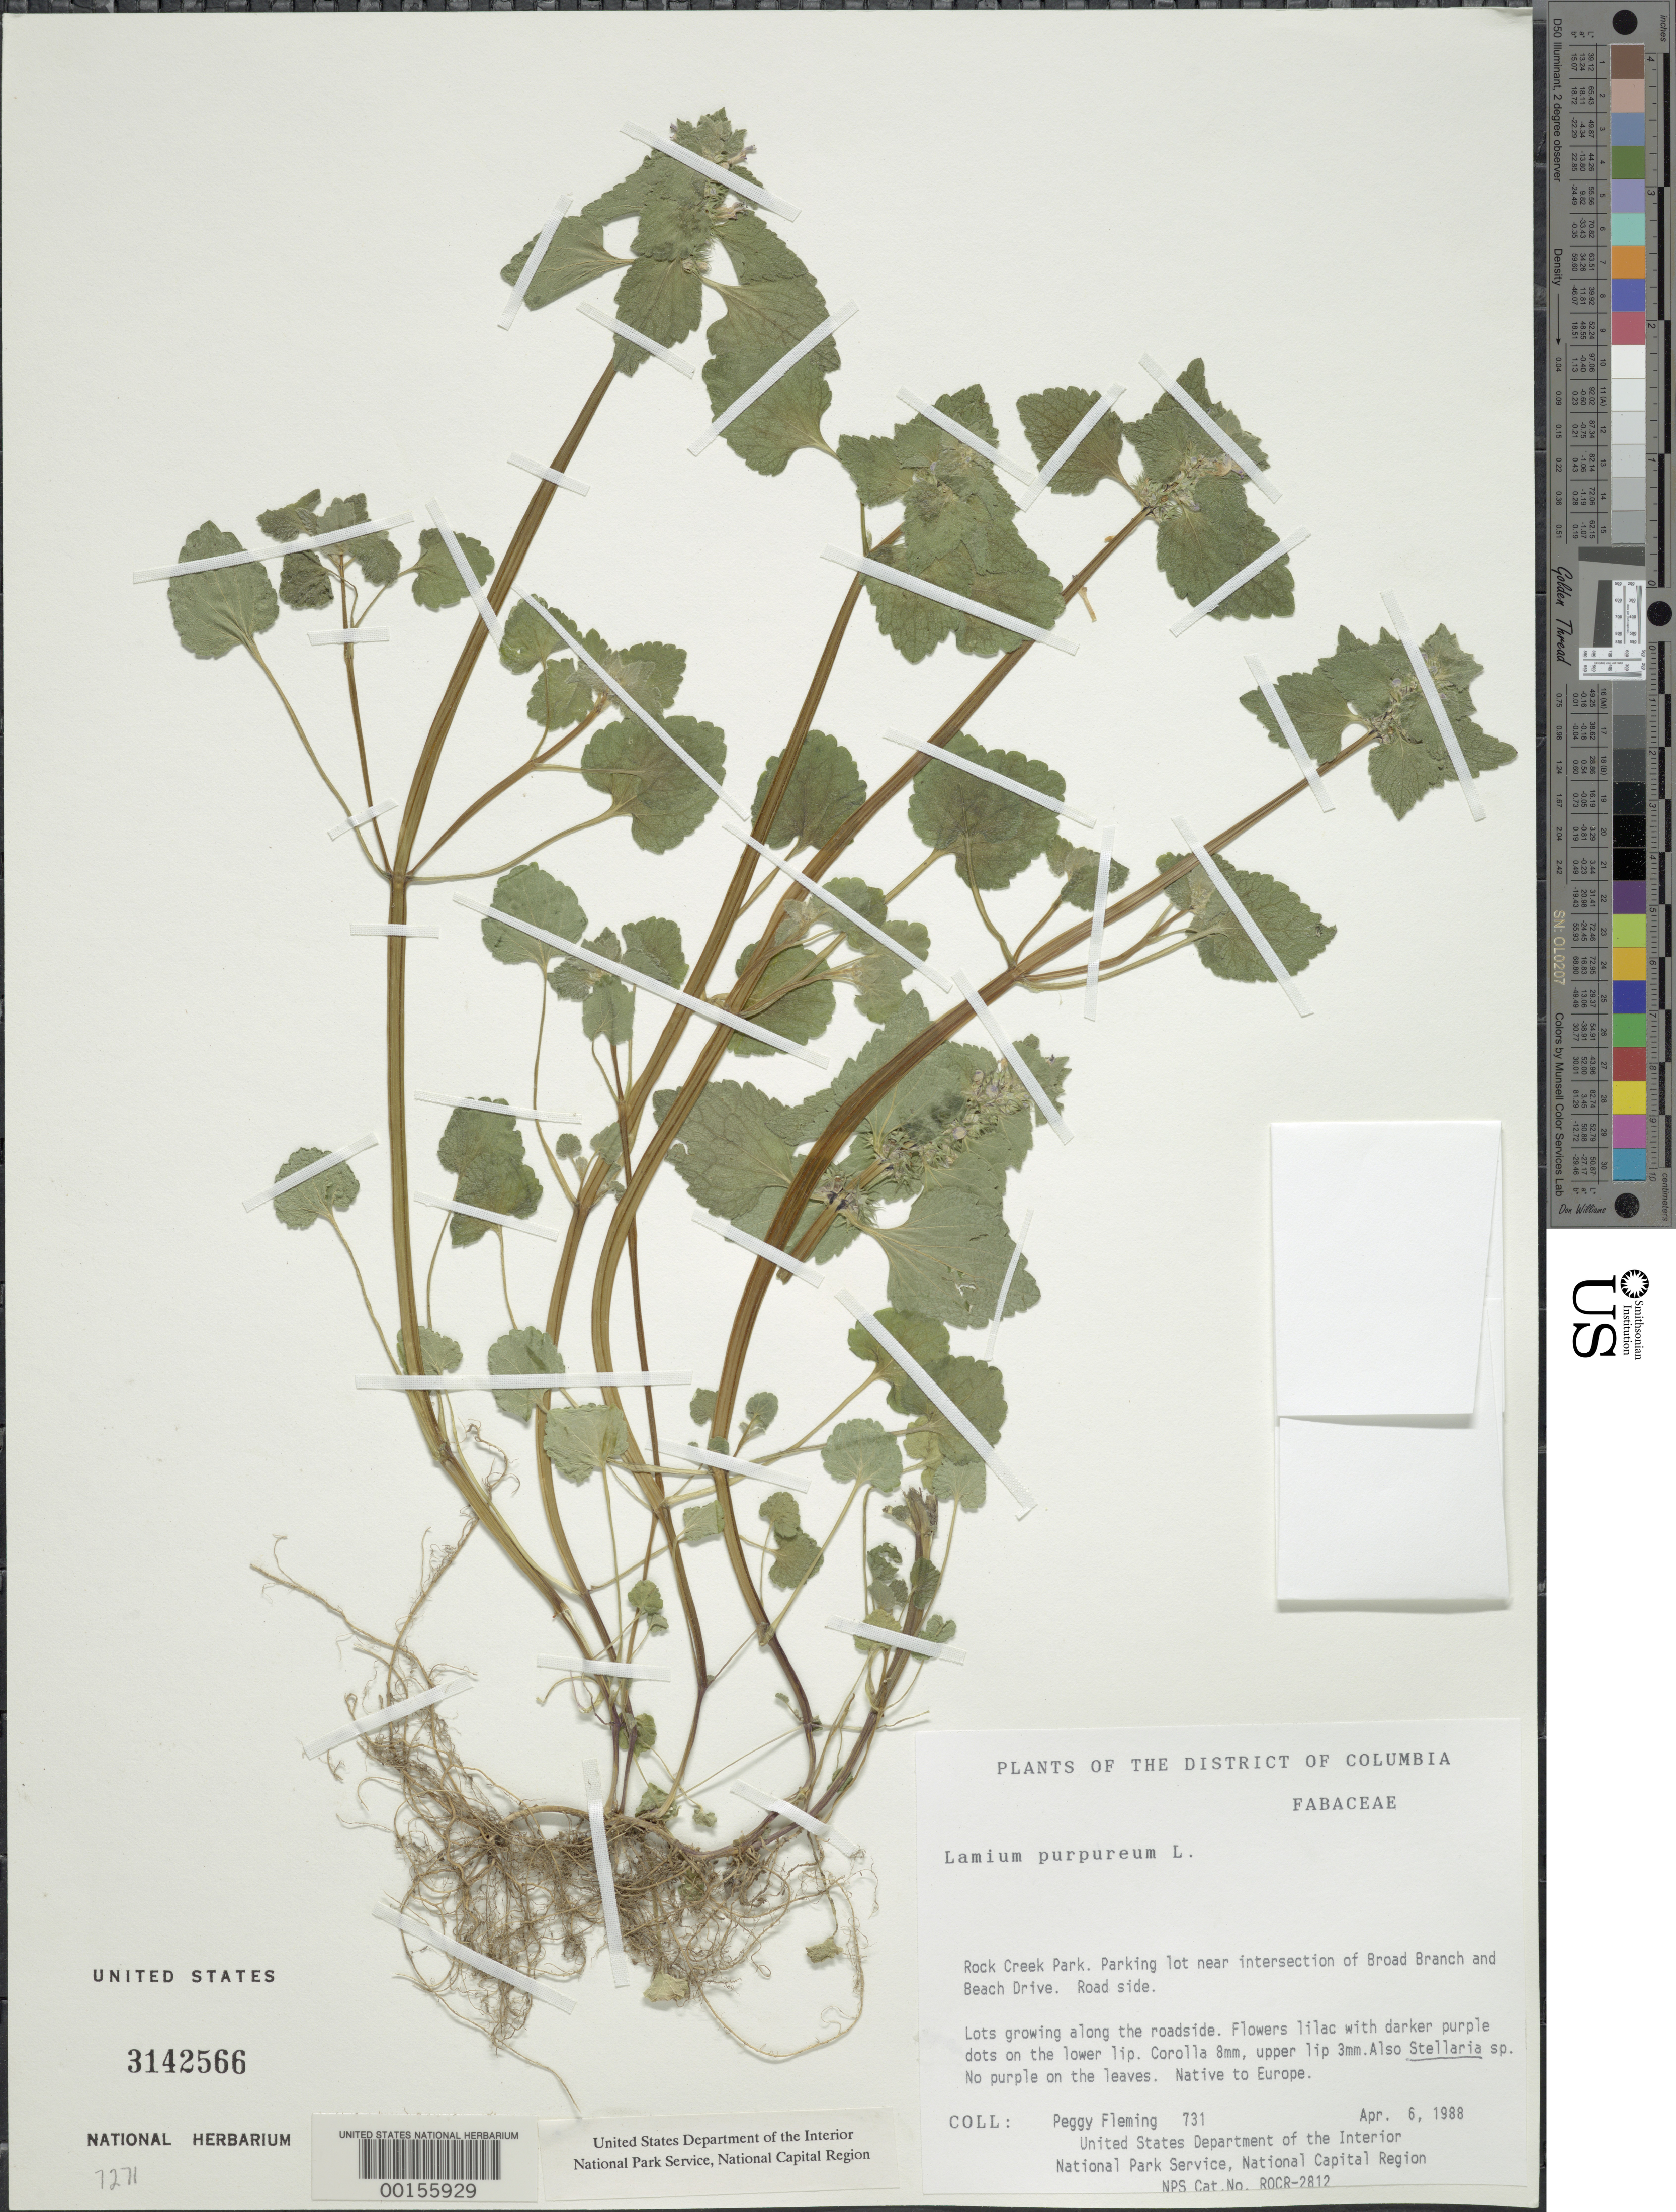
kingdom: Plantae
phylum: Tracheophyta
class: Magnoliopsida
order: Lamiales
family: Lamiaceae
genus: Lamium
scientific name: Lamium purpureum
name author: L.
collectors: P. Fleming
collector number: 731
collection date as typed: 06 Apr 1988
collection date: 1988-04-06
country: United States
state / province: District of Columbia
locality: Rock Creek Park, Broad Branch and Beach Drive Rock Creek Park and vicinity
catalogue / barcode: US 3142566